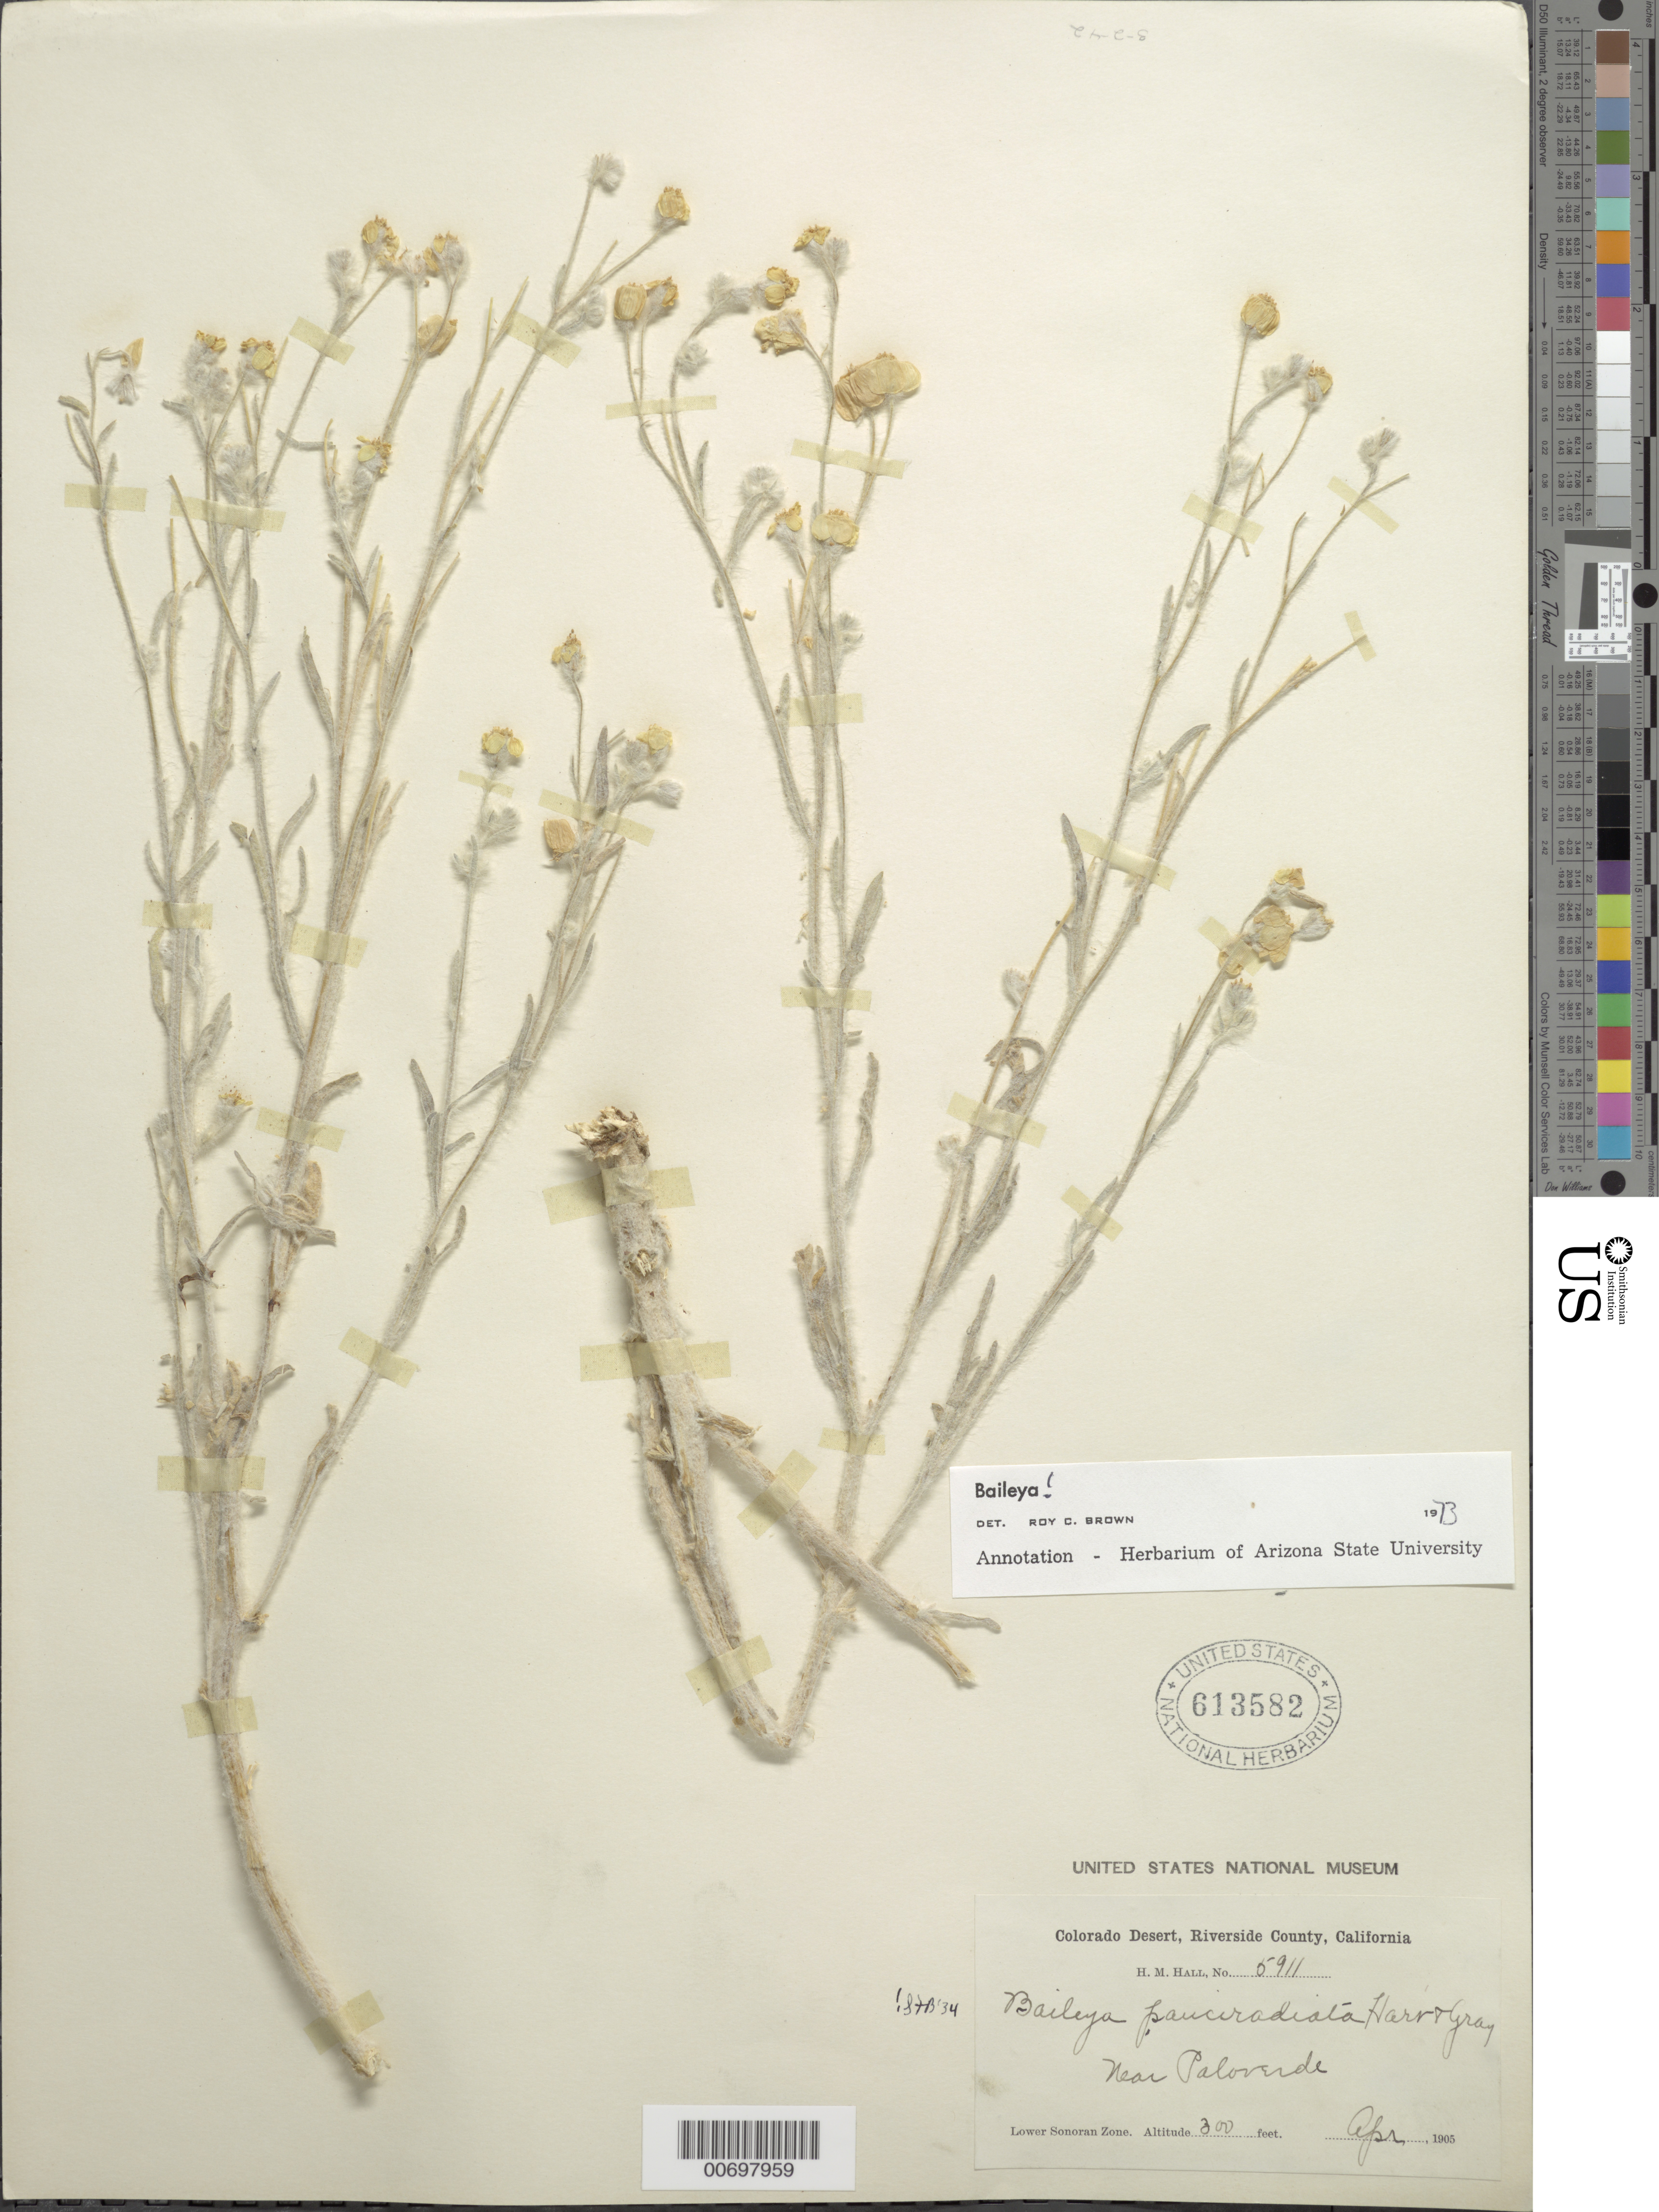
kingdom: Plantae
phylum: Tracheophyta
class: Magnoliopsida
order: Asterales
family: Asteraceae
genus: Baileya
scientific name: Baileya pauciradiata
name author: Harv. & A. Gray ex A. Gray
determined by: Brown, Roy C.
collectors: H. M. Hall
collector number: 5911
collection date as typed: Apr 1905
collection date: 1905-04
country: United States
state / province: California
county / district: Riverside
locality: Colorado Desert, near Paloverde.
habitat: Lower Sonoran Zone.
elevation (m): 91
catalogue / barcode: US 613582